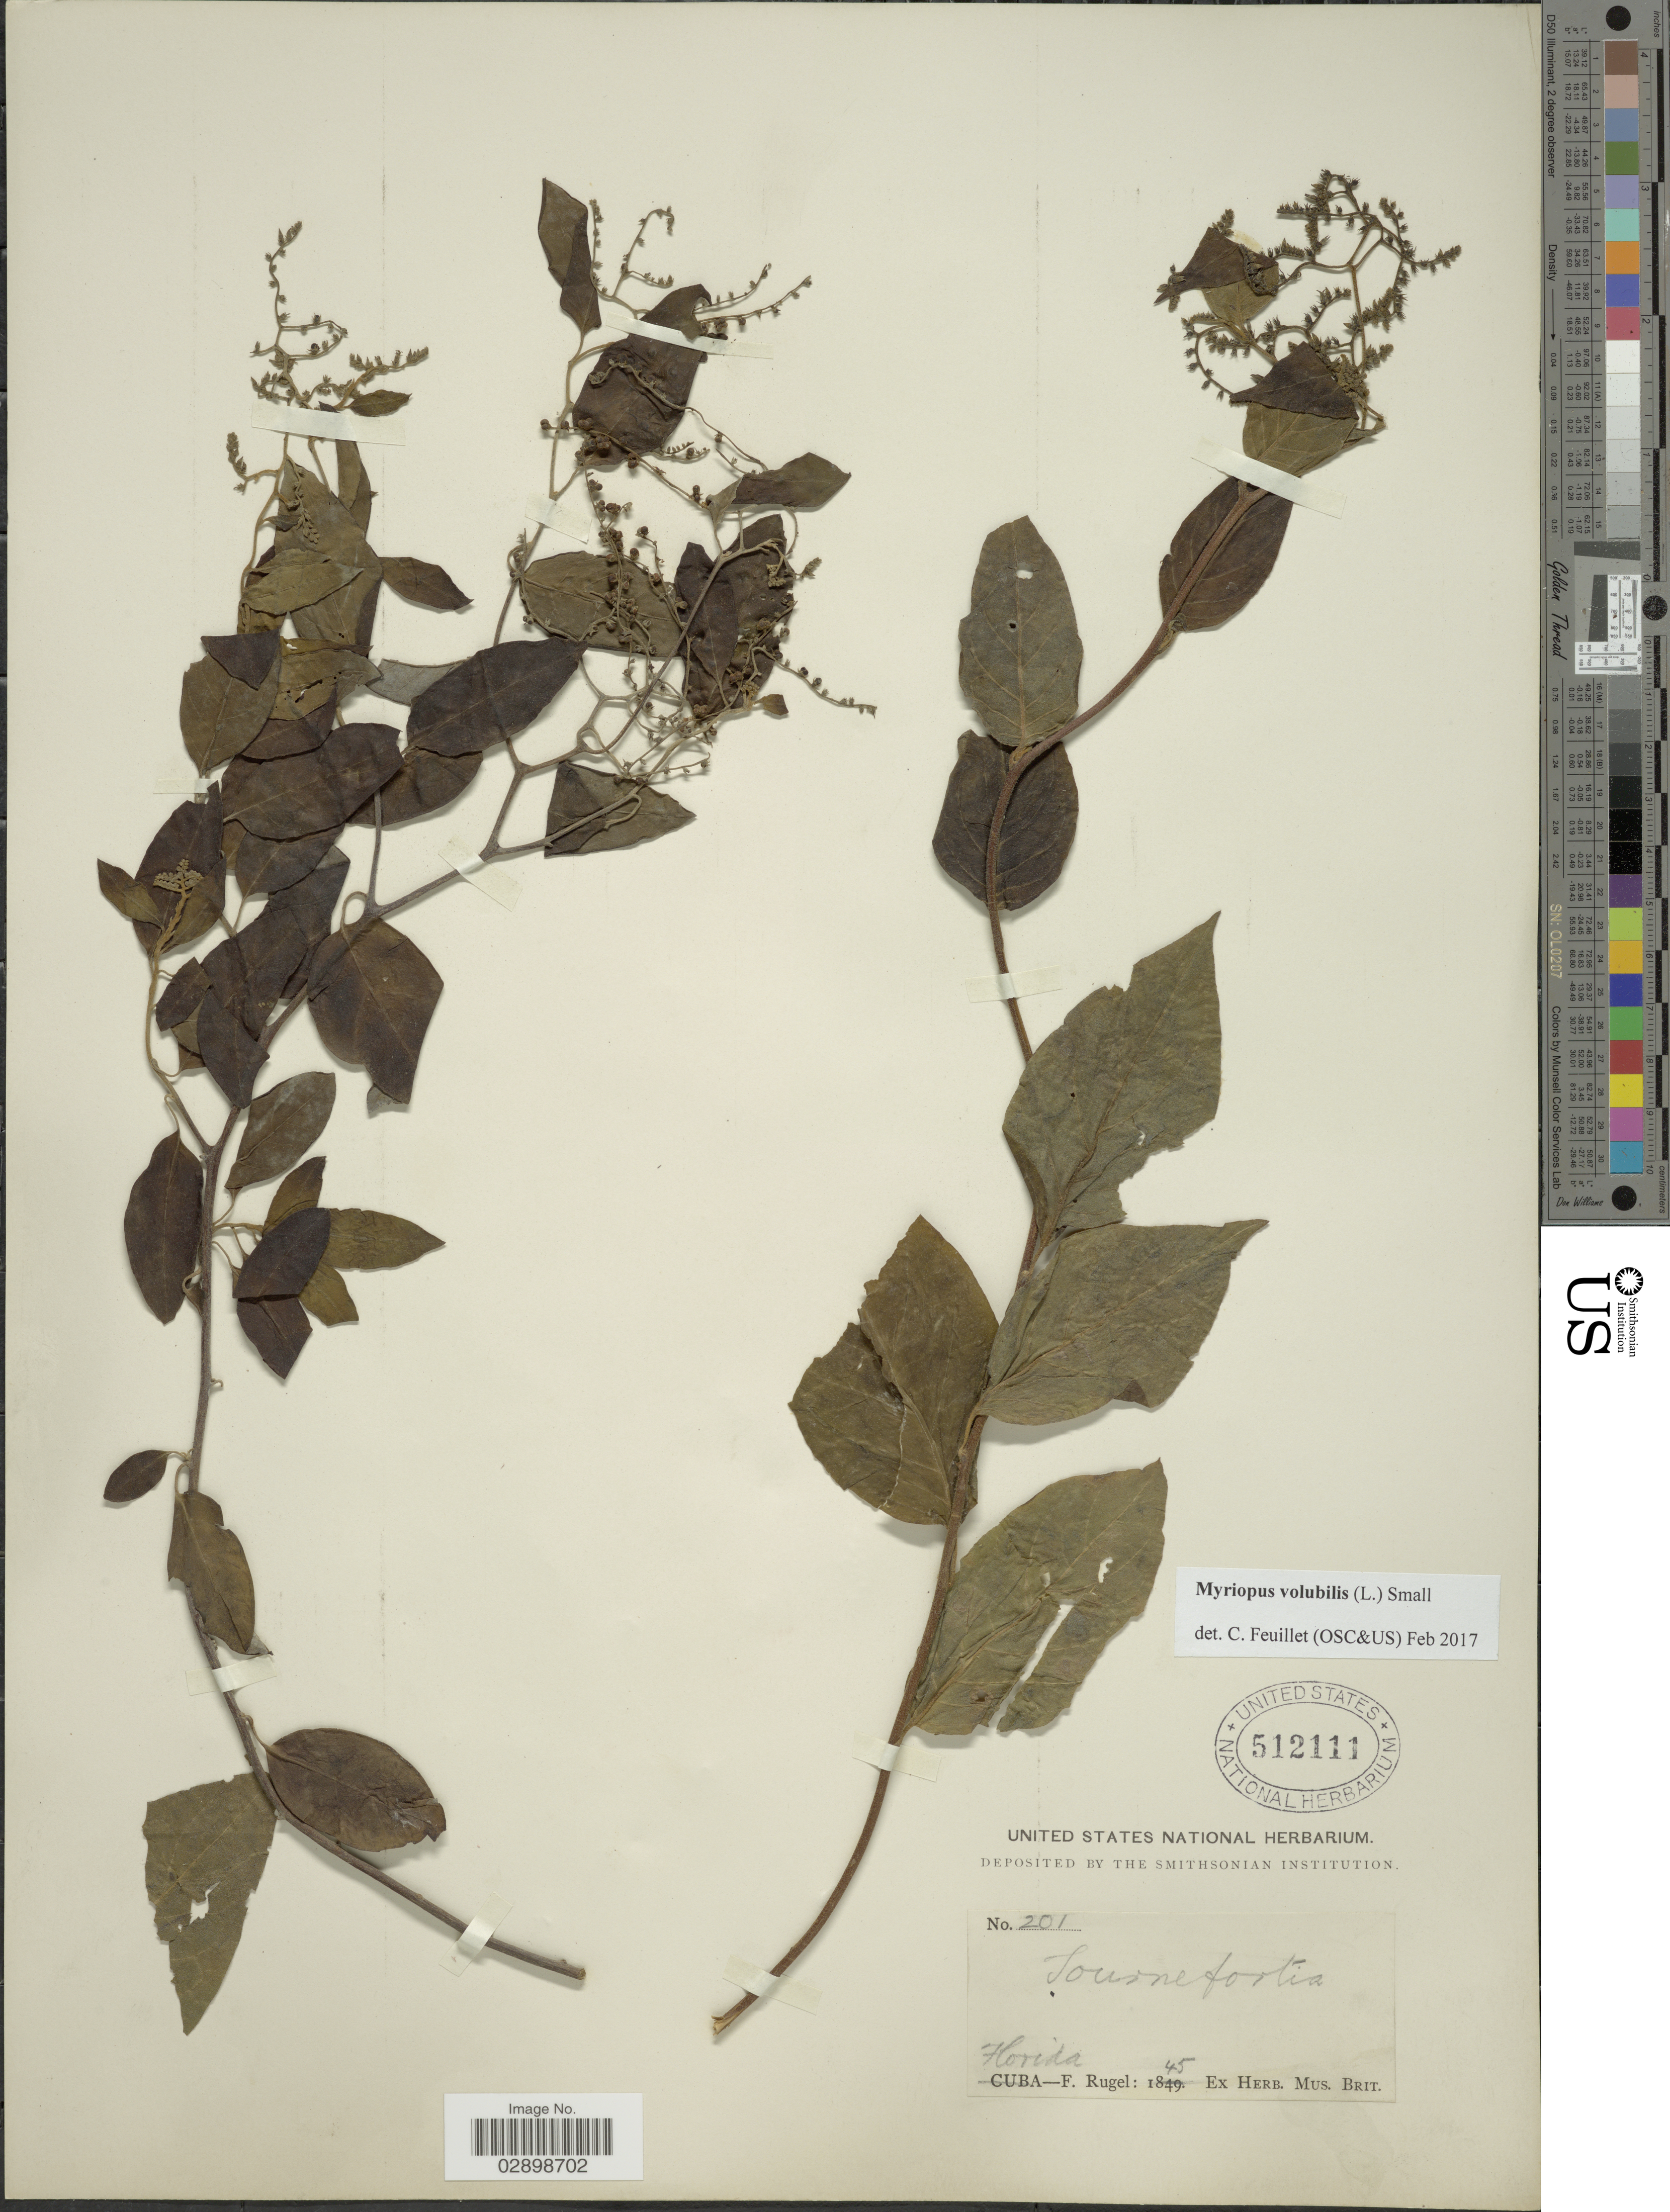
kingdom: Plantae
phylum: Tracheophyta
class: Magnoliopsida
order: Boraginales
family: Heliotropiaceae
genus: Myriopus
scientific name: Myriopus volubilis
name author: (L.) Small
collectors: F. Rugel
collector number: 201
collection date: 1845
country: United States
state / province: Florida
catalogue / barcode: US 512111